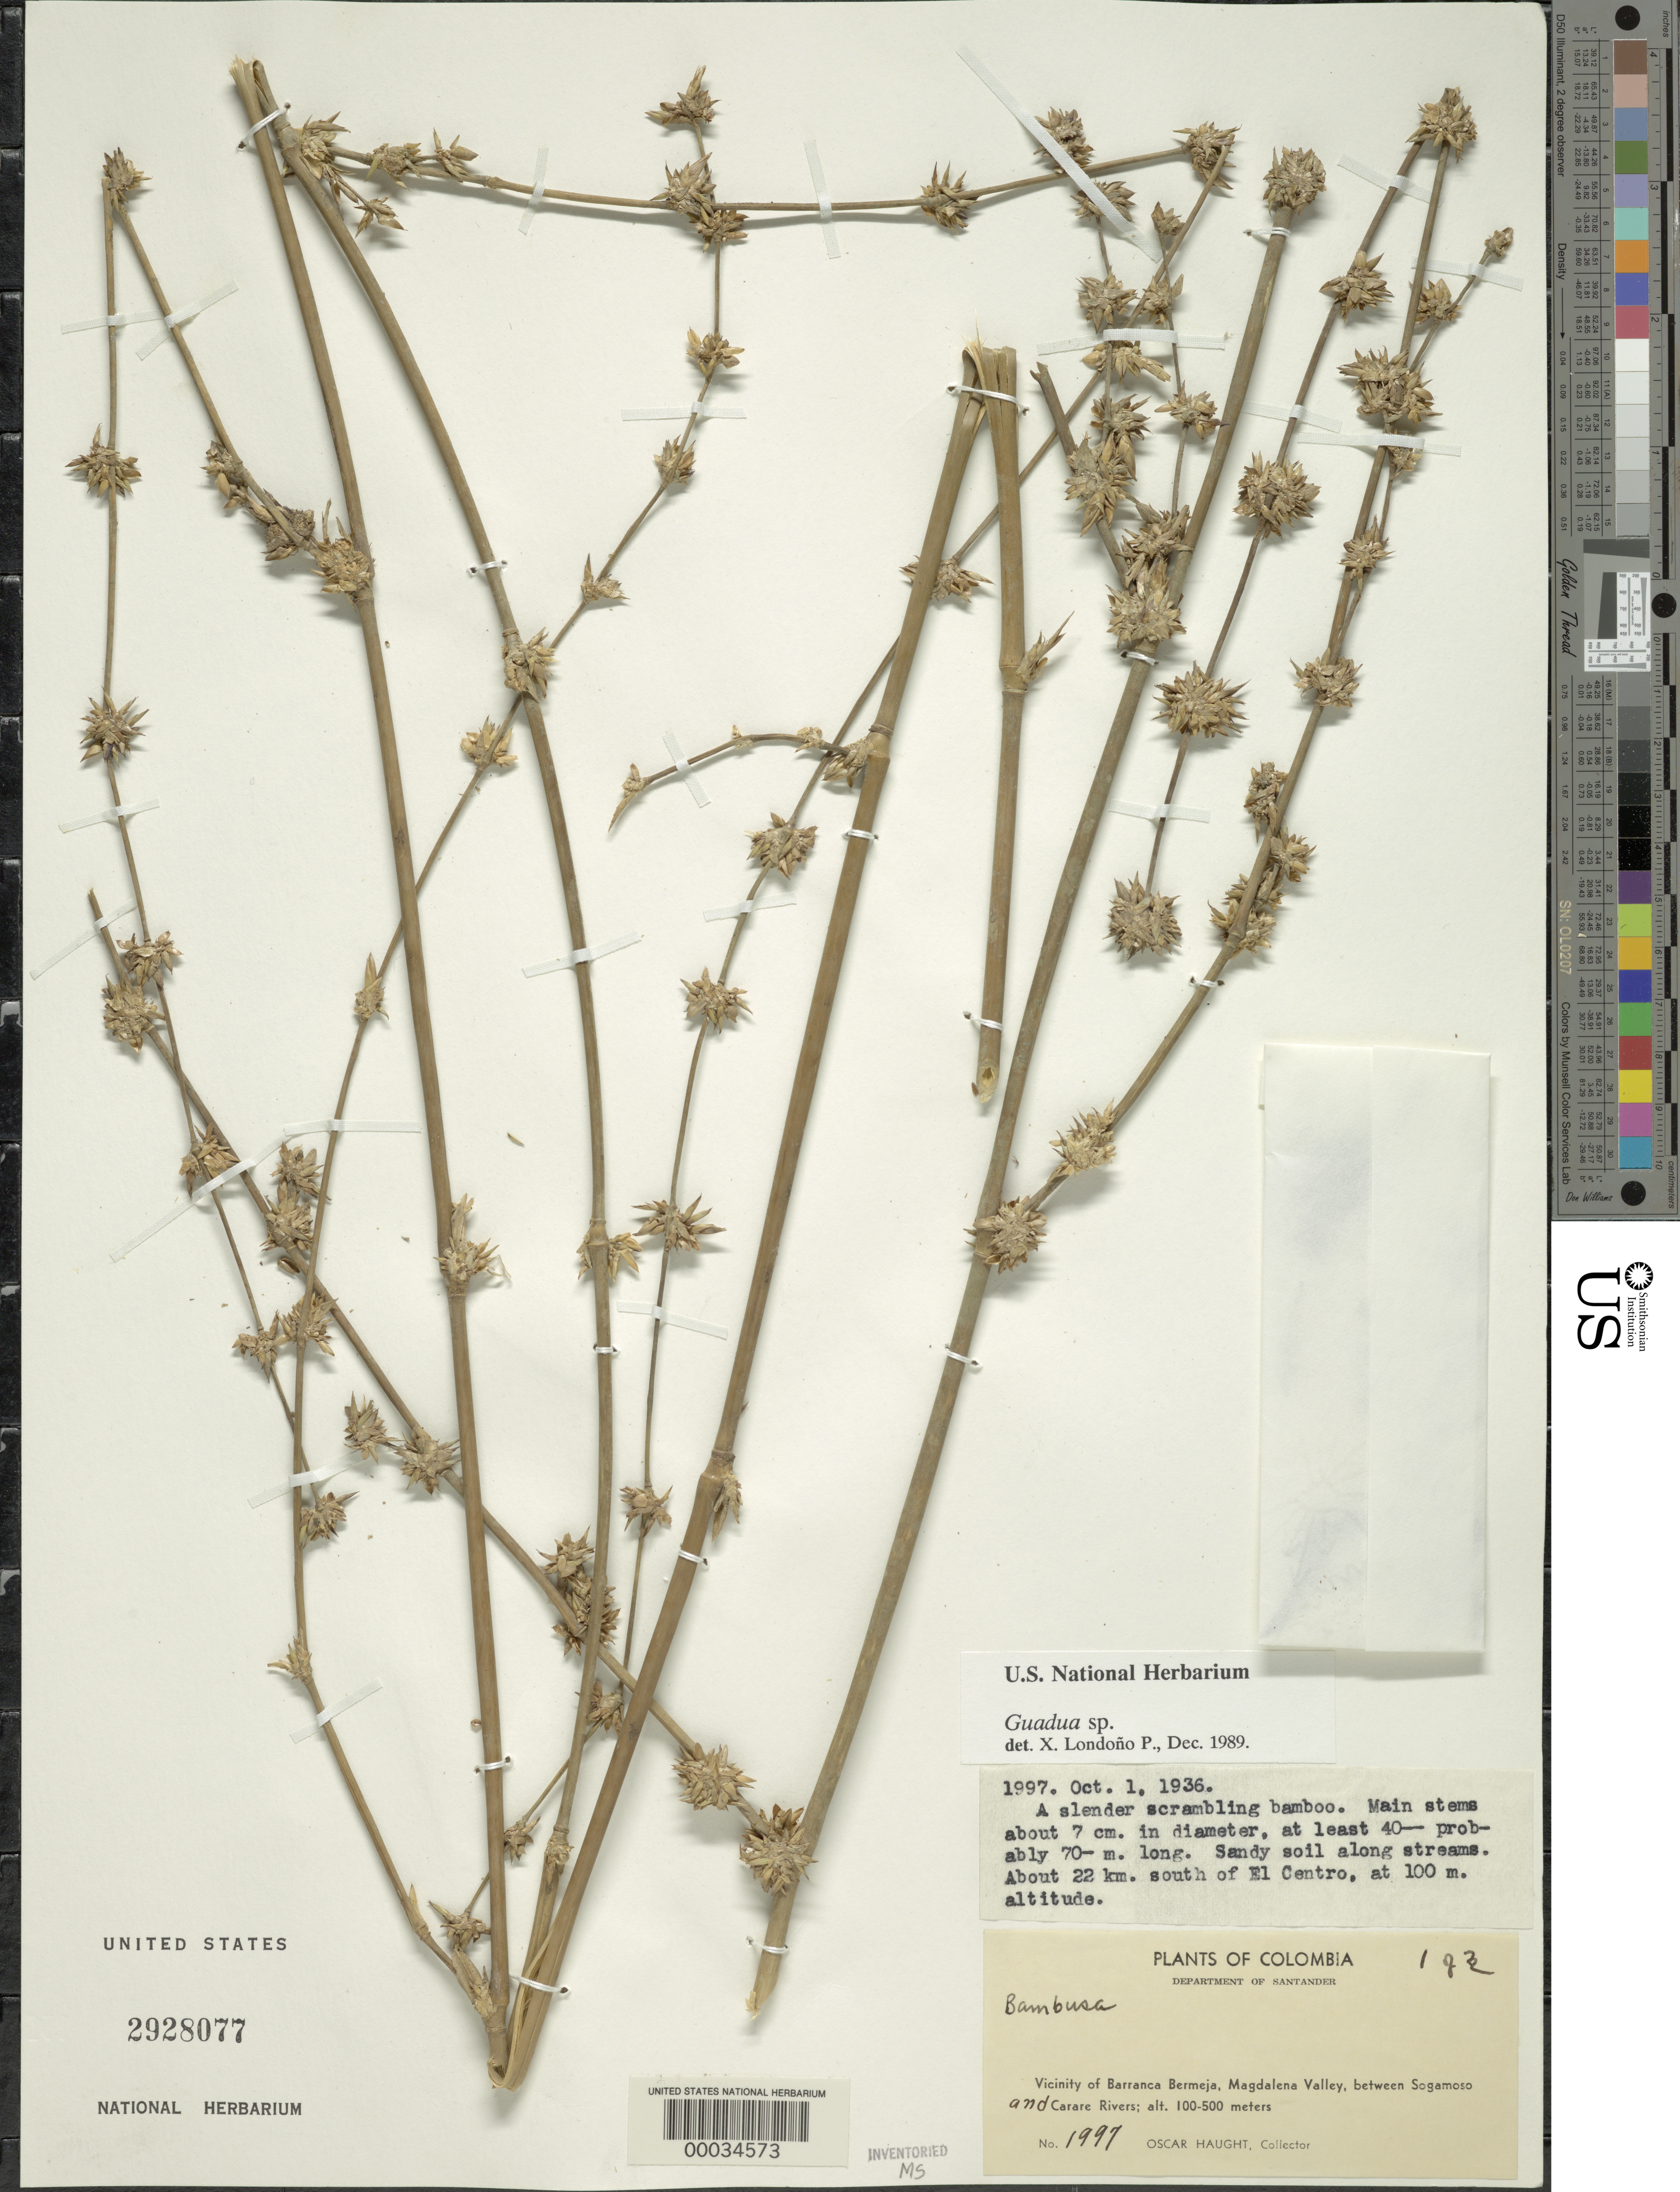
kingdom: Plantae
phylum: Tracheophyta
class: Liliopsida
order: Poales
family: Poaceae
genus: Guadua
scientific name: Guadua sp.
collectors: O. L. Haught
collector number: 1997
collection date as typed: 01 Oct 1936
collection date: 1936-10-01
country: Colombia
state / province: Santander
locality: Vicinity of Barrancabermeja, madgalena Valley, between Sogamoso and Carare Rivers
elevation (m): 100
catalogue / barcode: US 2928077